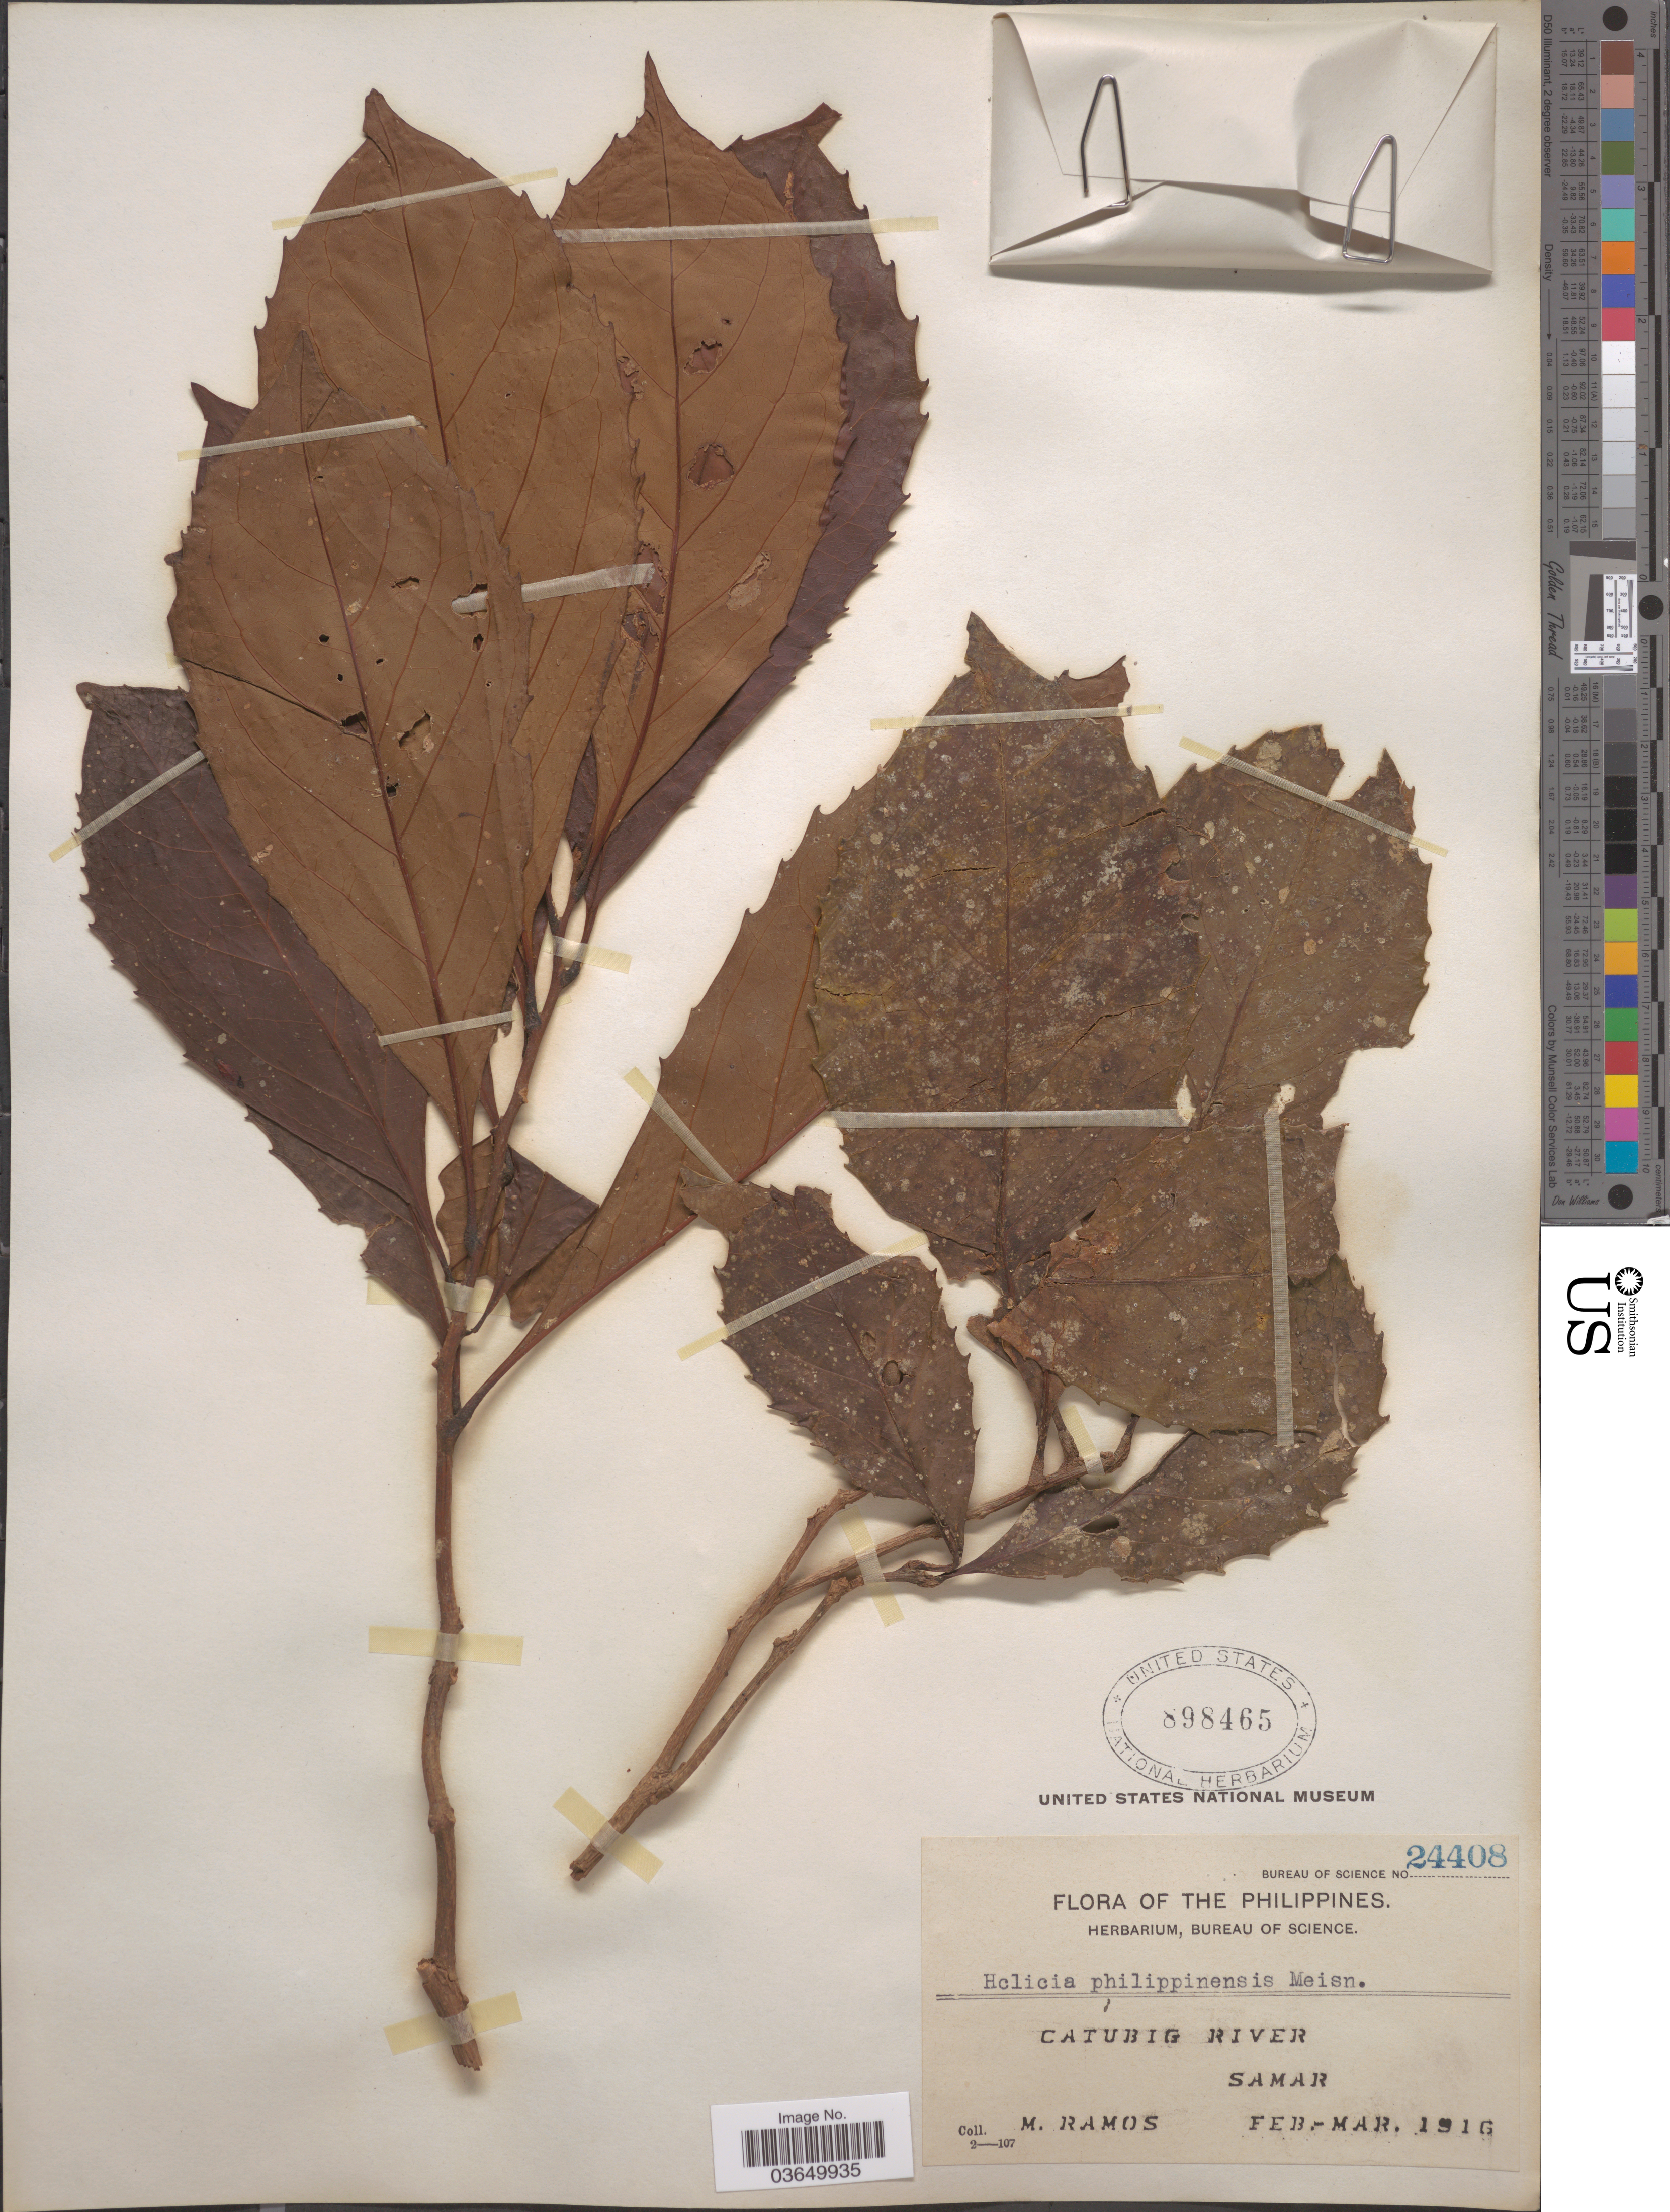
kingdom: Plantae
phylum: Tracheophyta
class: Magnoliopsida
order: Proteales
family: Proteaceae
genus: Helicia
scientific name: Helicia cumingiana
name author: C. Presl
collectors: M. Ramos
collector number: Bureau of Science 24408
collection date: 1916-02/1916-03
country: Philippines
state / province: Eastern Visayas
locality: Catubig River. Samar.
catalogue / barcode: US 898465